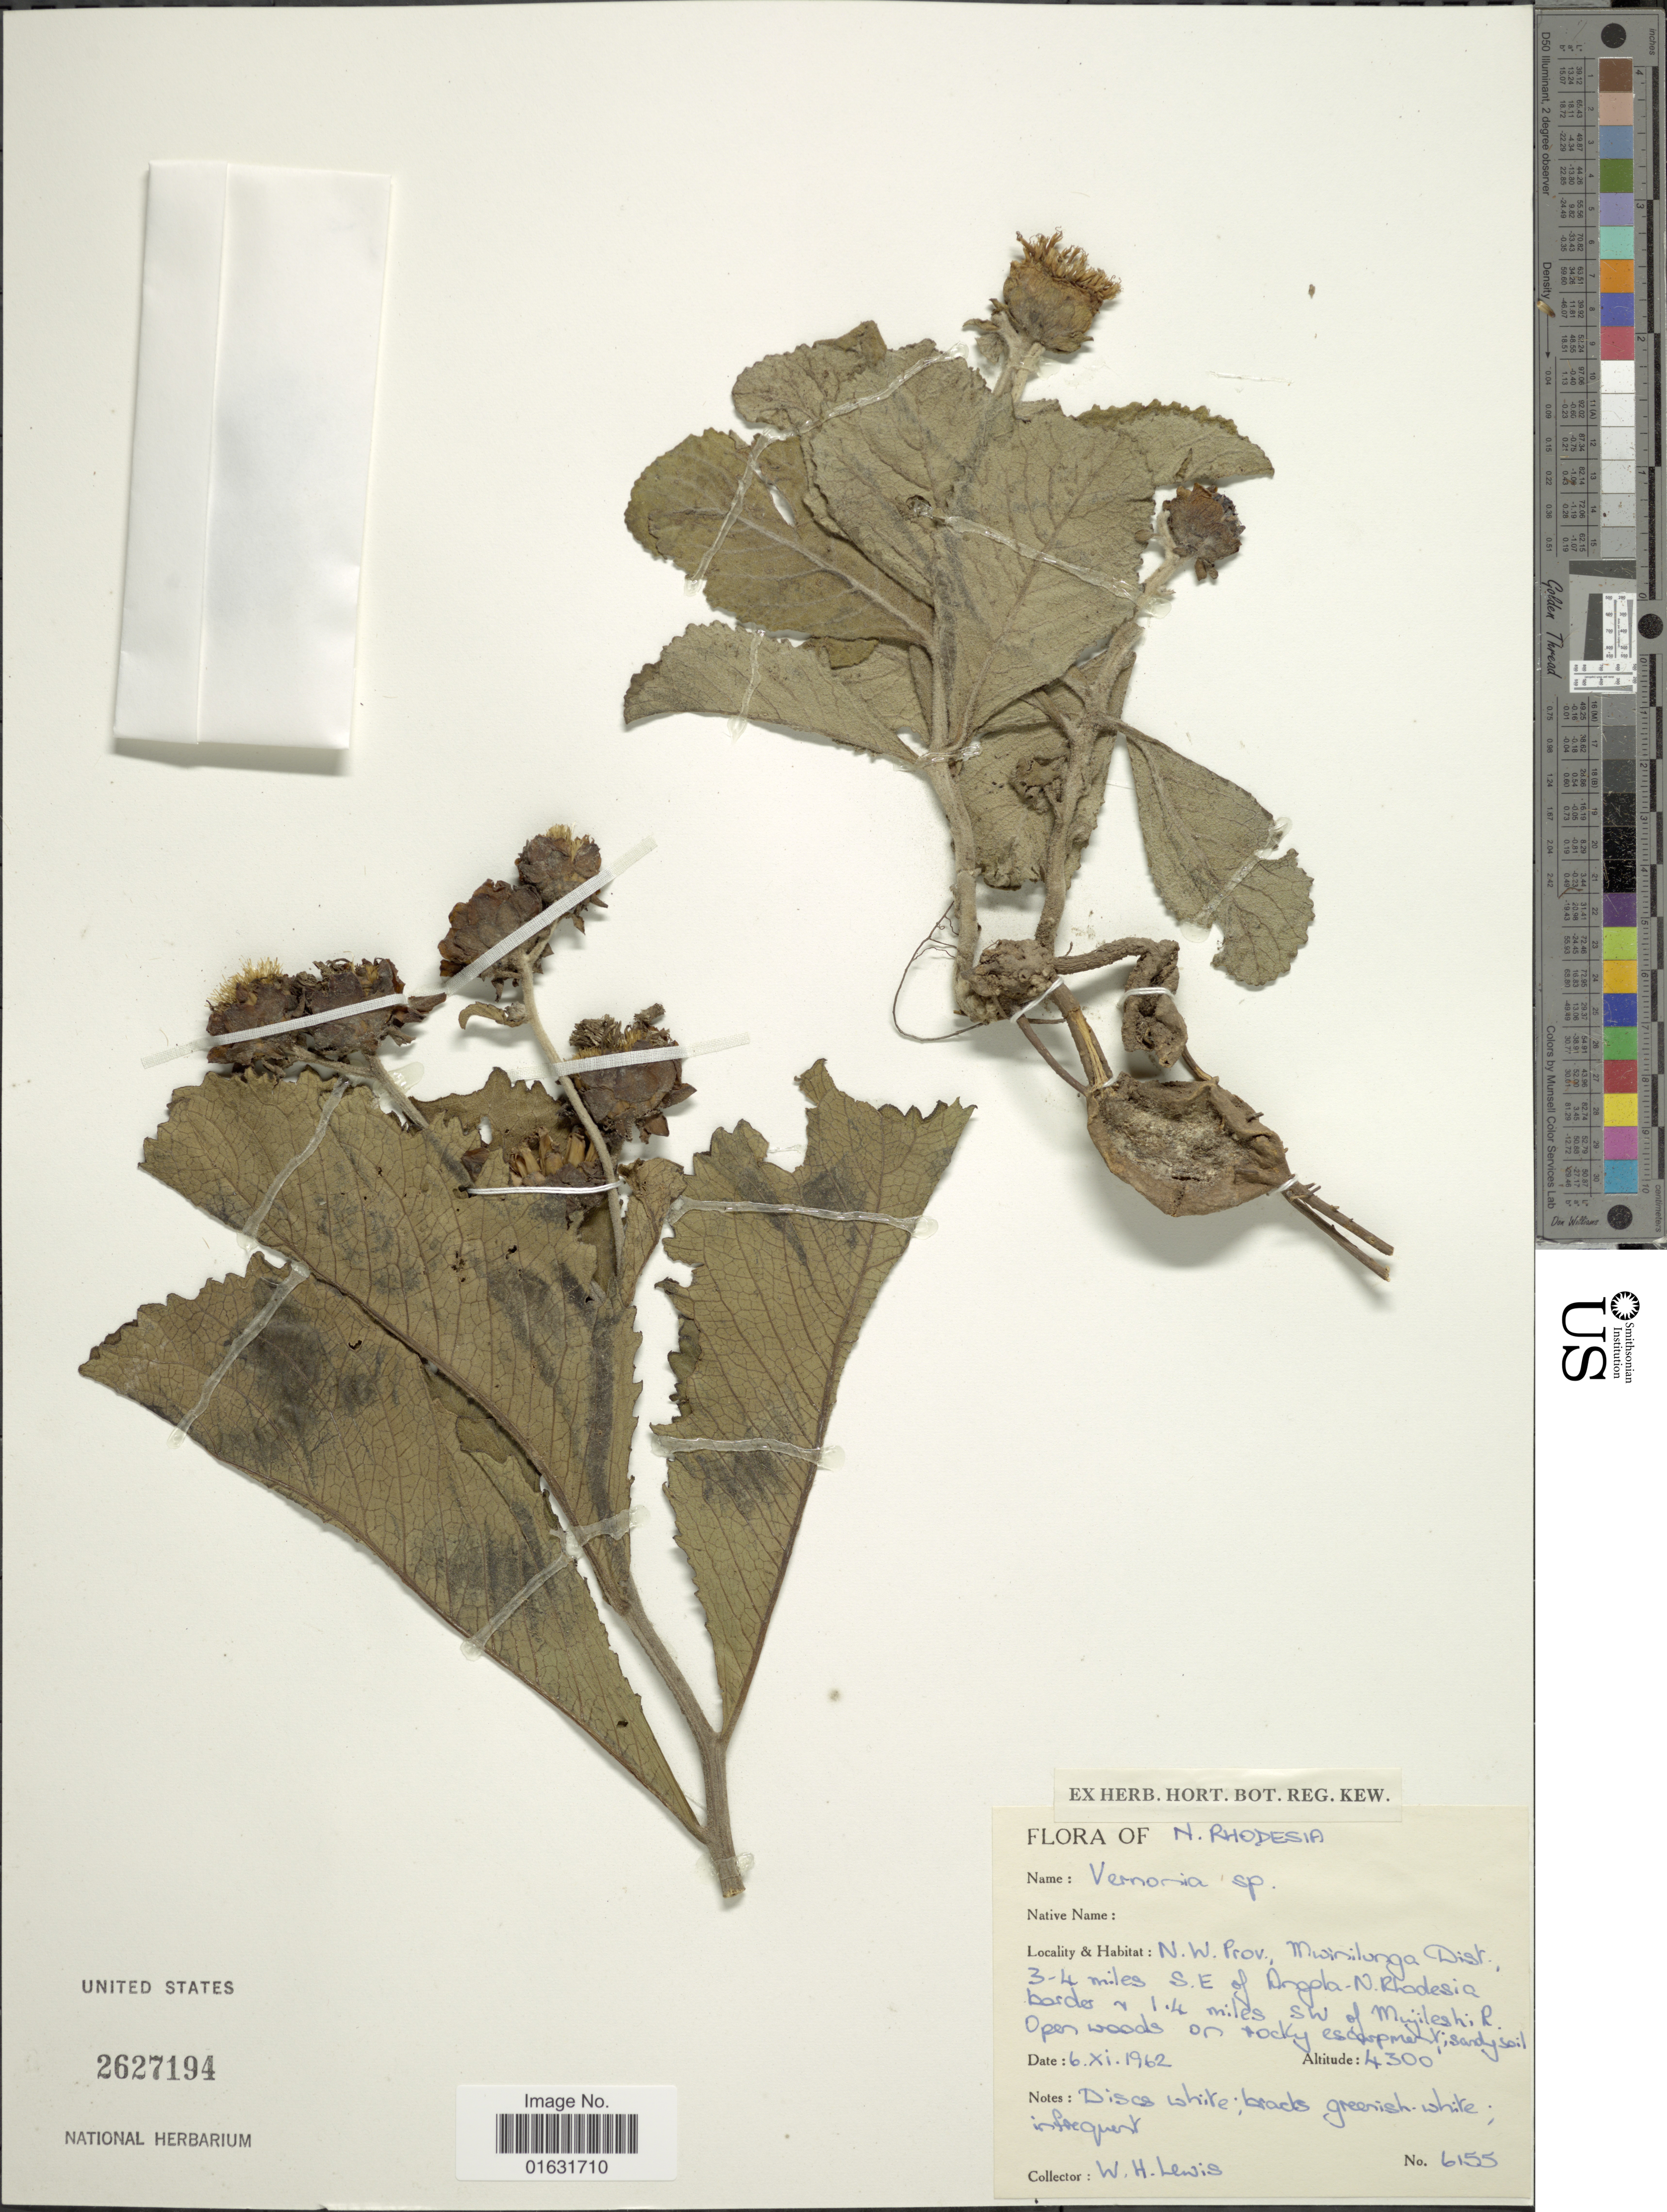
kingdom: Plantae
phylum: Tracheophyta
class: Magnoliopsida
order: Asterales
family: Asteraceae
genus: Baccharoides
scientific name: Baccharoides adoensis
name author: (Sch. Bip. ex Walp.) H. Rob.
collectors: W. H. Lewis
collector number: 6155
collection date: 1962-11-06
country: Zambia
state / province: North-Western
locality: N.W. Prov., Mwinilunga Dist., 3-4 miles S.E. of Angola- N. Rhodesia border, 1.4 miles SW of Mujileshi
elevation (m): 1311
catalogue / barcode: US 2627194